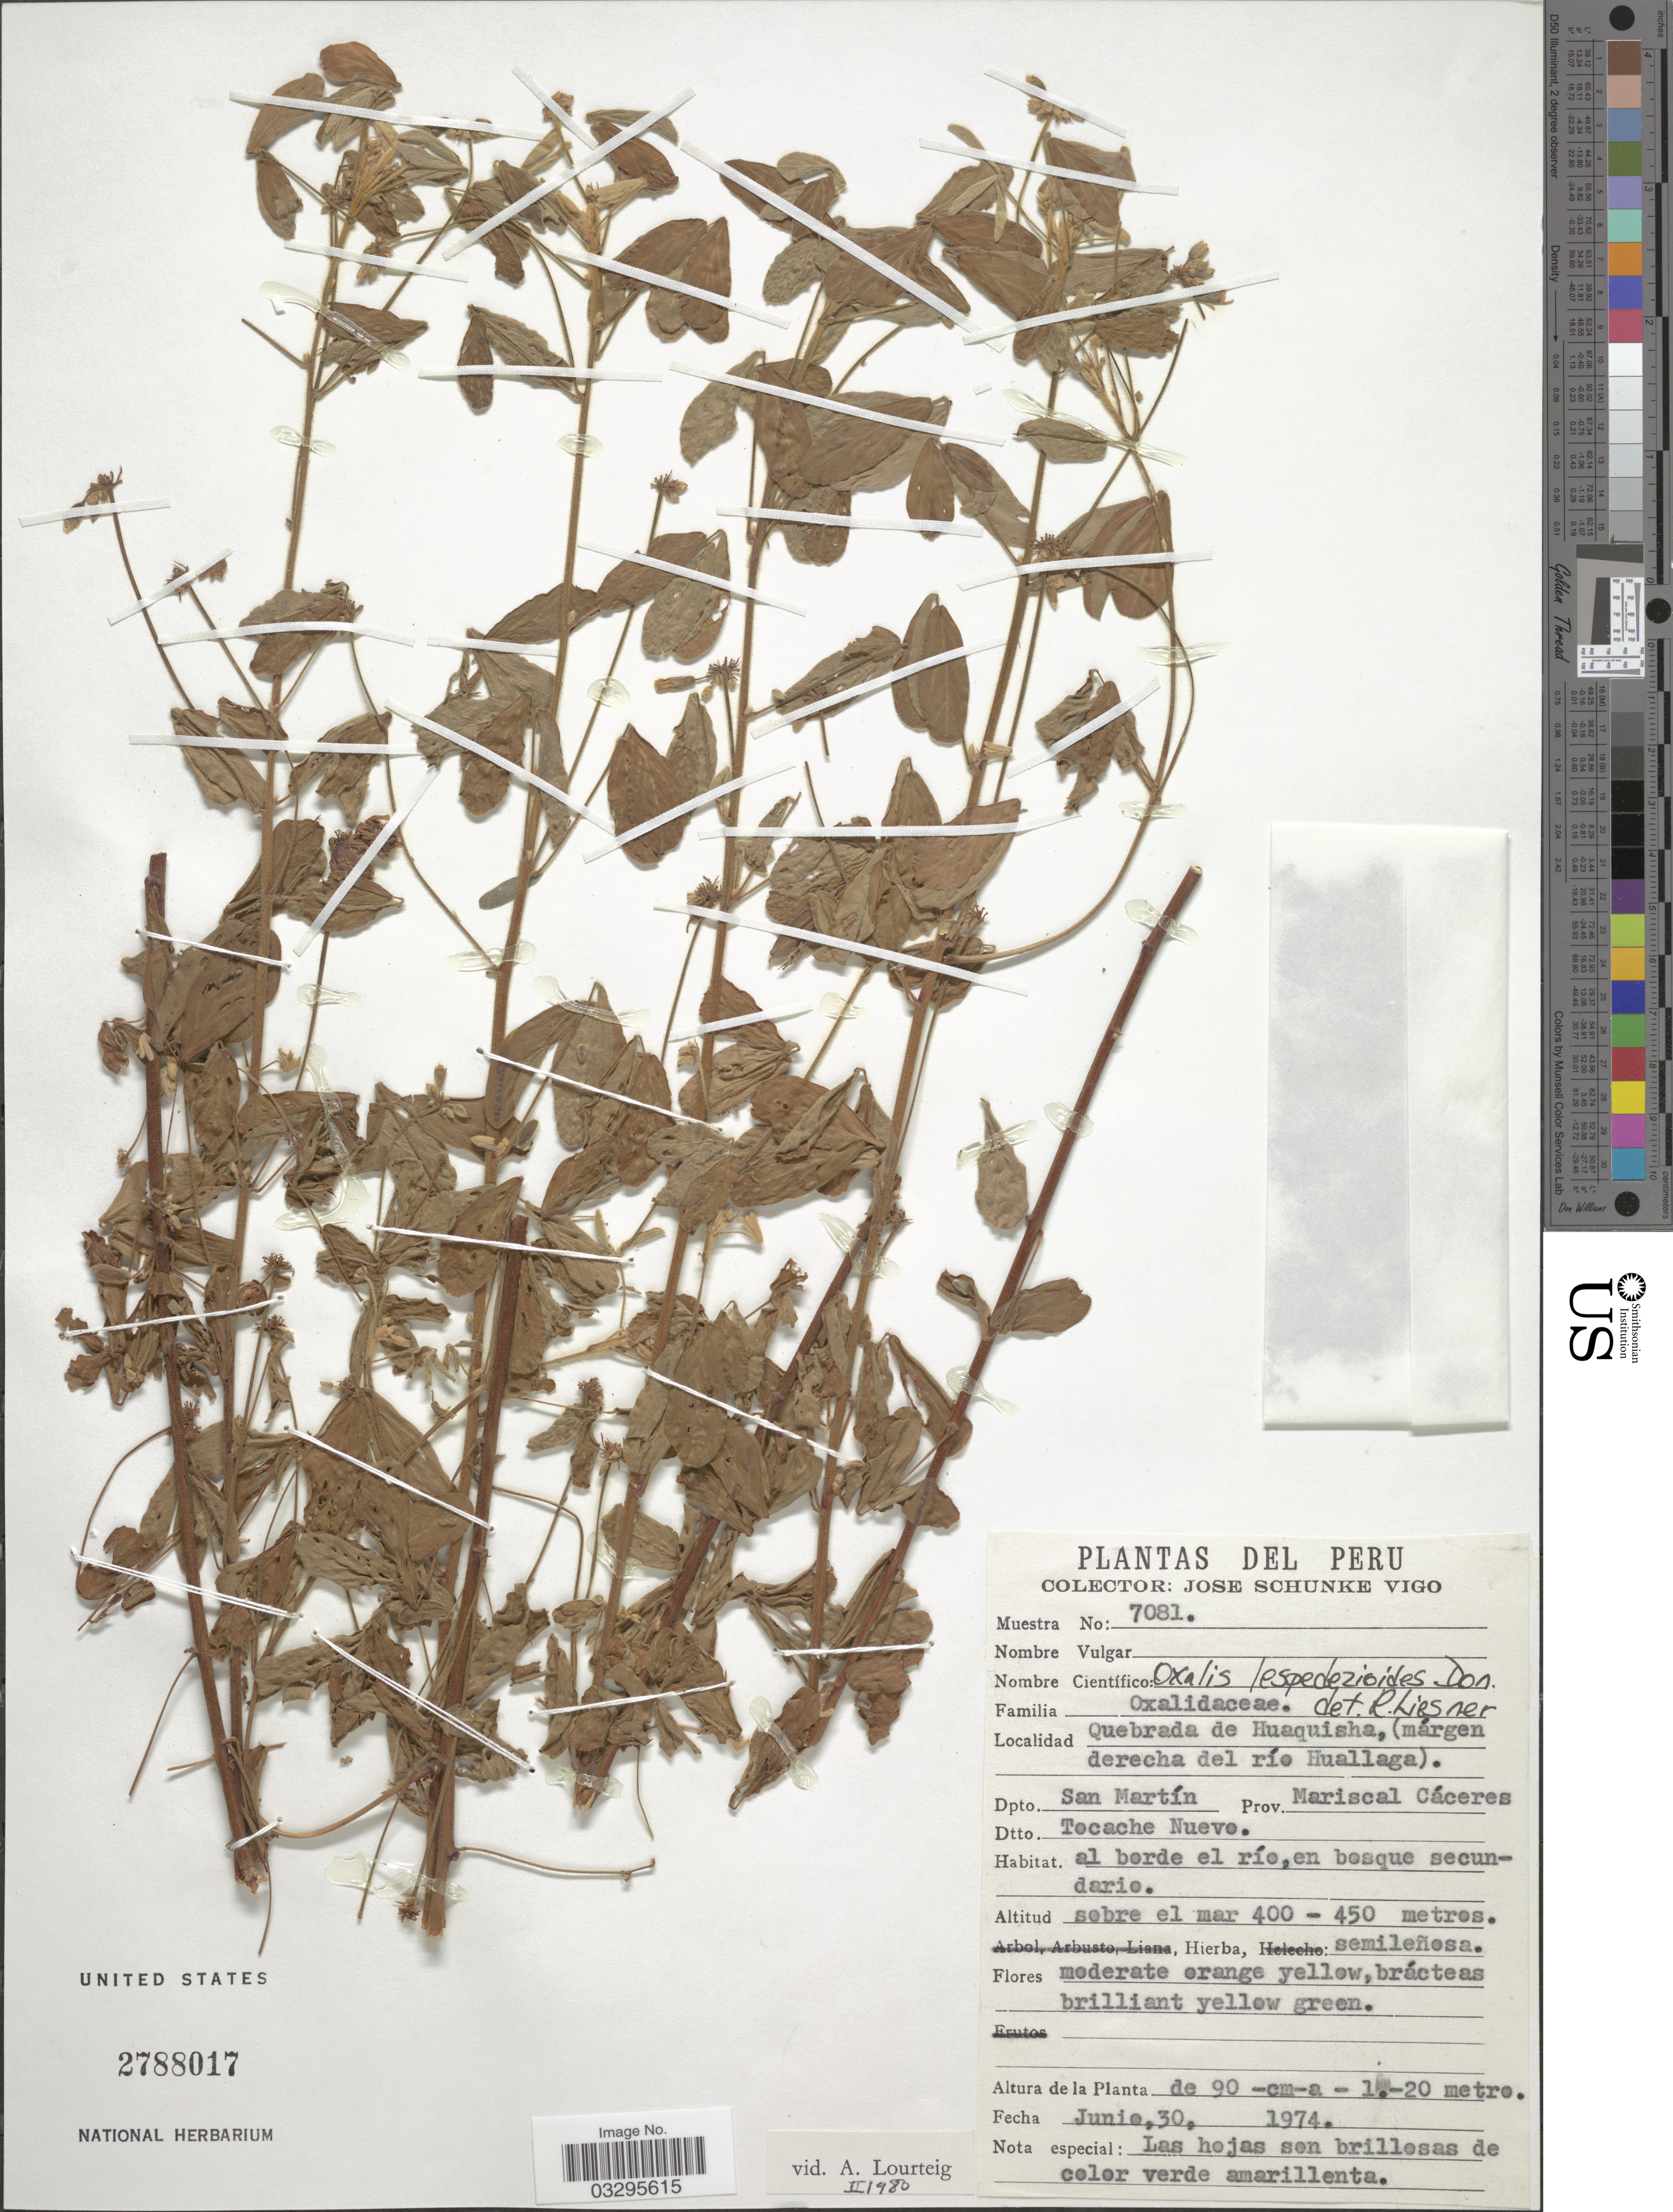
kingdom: Plantae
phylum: Tracheophyta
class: Magnoliopsida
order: Oxalidales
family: Oxalidaceae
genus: Oxalis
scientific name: Oxalis lespedezioides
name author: G. Don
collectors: J. Schunke Vigo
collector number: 7081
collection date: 1974-06-30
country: Peru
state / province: San Martín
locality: Quebrada de Huaquisha, (márgen derecha del río Huallaga), Dpto. San Martín, Prov. Mariscal Cáceres, Dtto. Tocache Nuevo.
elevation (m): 400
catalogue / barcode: US 2788017